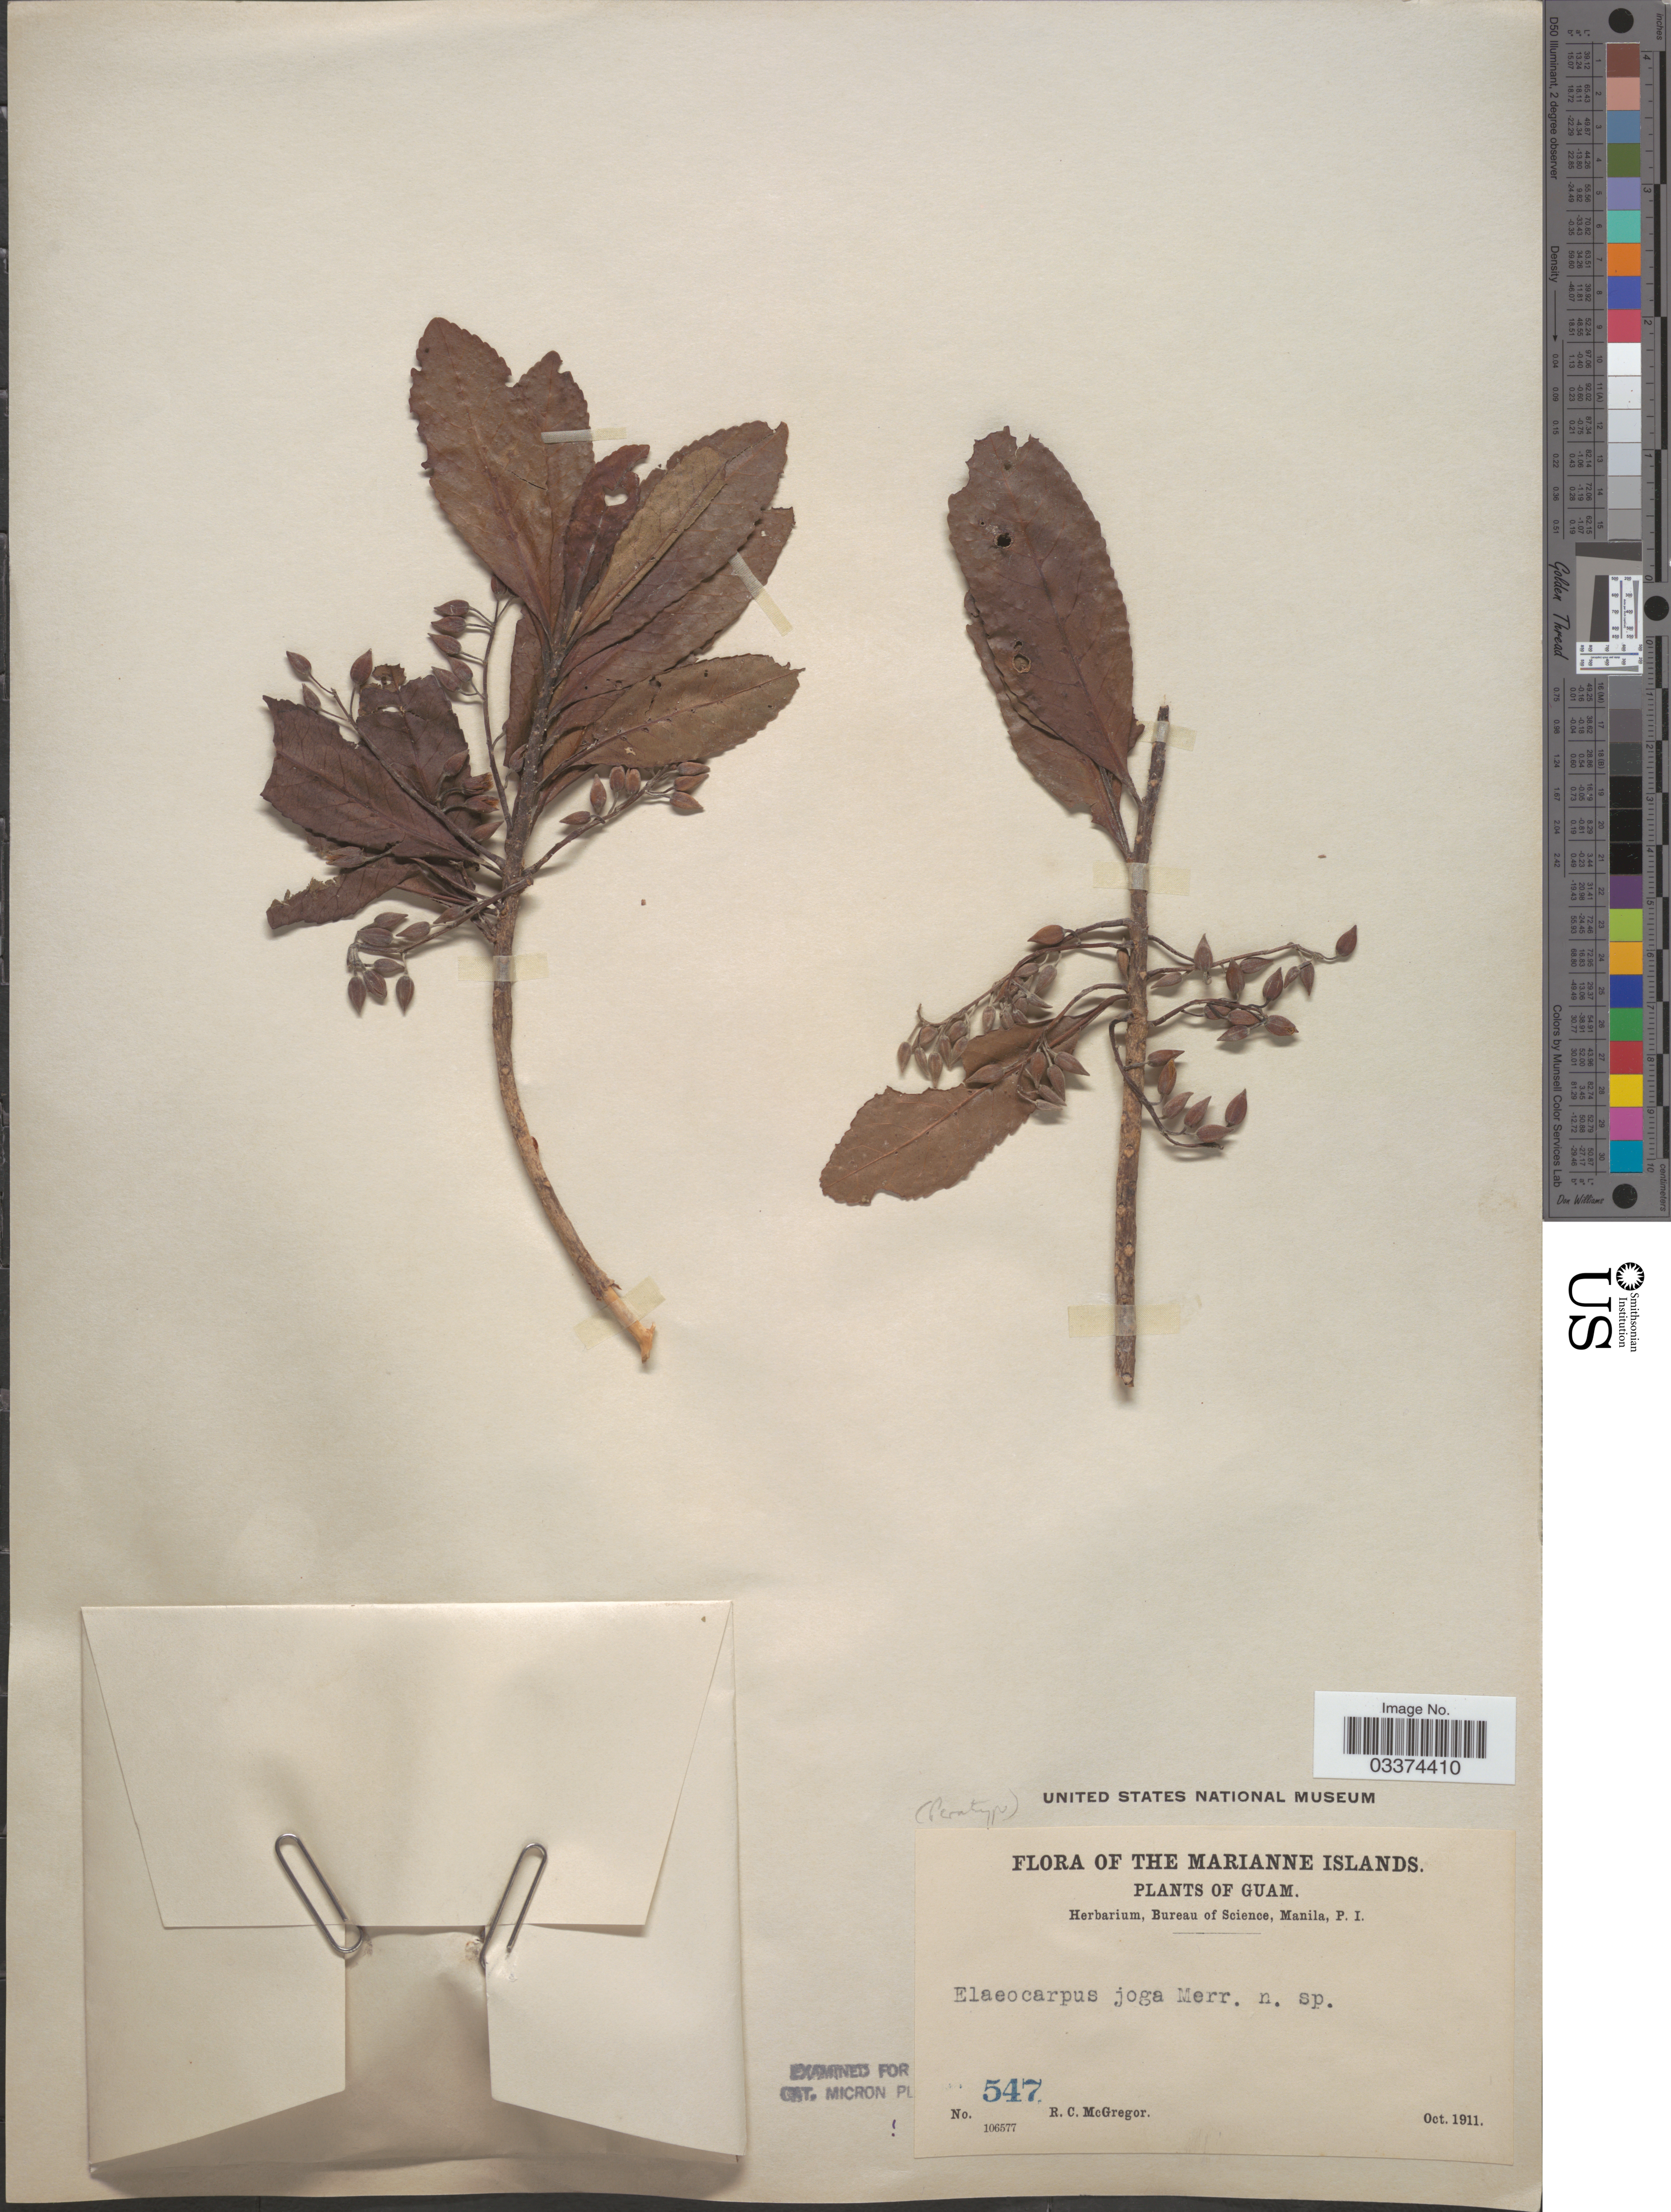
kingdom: Plantae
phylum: Tracheophyta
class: Magnoliopsida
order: Oxalidales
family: Elaeocarpaceae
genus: Elaeocarpus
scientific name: Elaeocarpus joga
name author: Merr.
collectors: R. C. McGregor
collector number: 547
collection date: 1911-10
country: Guam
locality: The Marianne Islands.